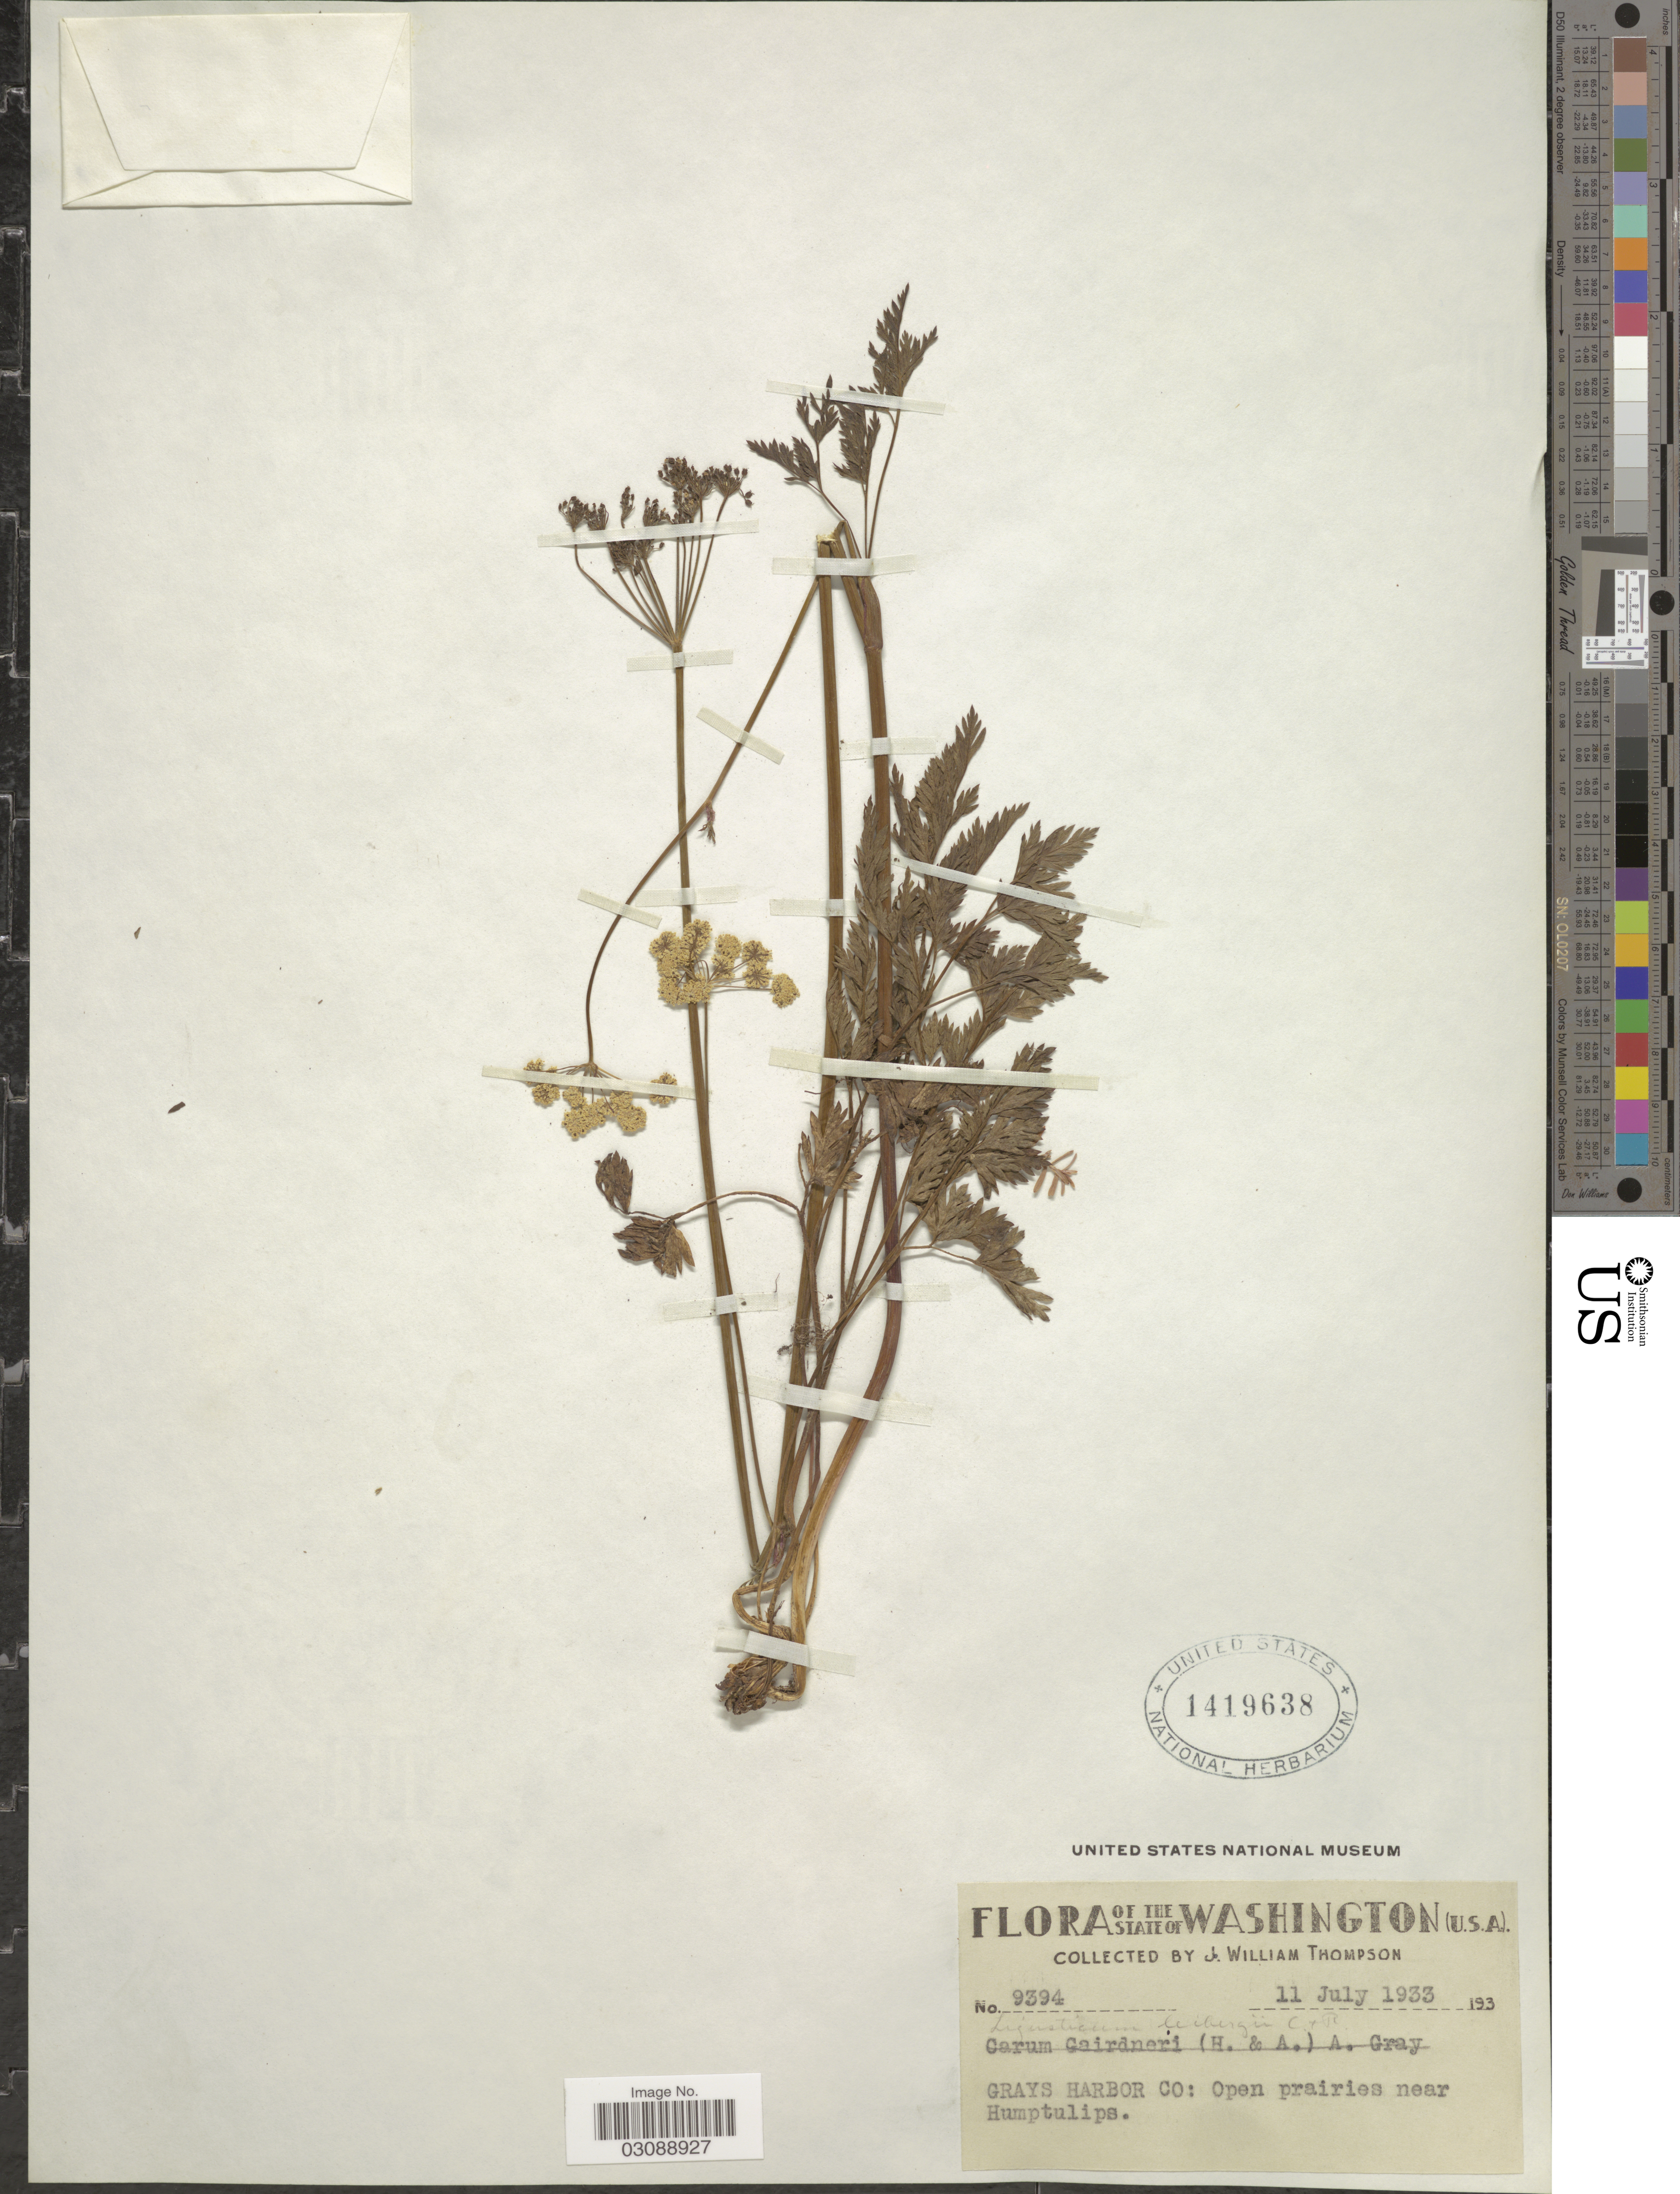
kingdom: Plantae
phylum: Tracheophyta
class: Magnoliopsida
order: Apiales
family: Apiaceae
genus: Ligusticum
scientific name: Ligusticum grayi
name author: J.M. Coult. & Rose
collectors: J. W. Thompson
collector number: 9394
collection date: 1933-07-11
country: United States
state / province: Washington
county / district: Grays Harbor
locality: Grays Harbor Co: Open prairies near Humptulips.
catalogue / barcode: US 1419638